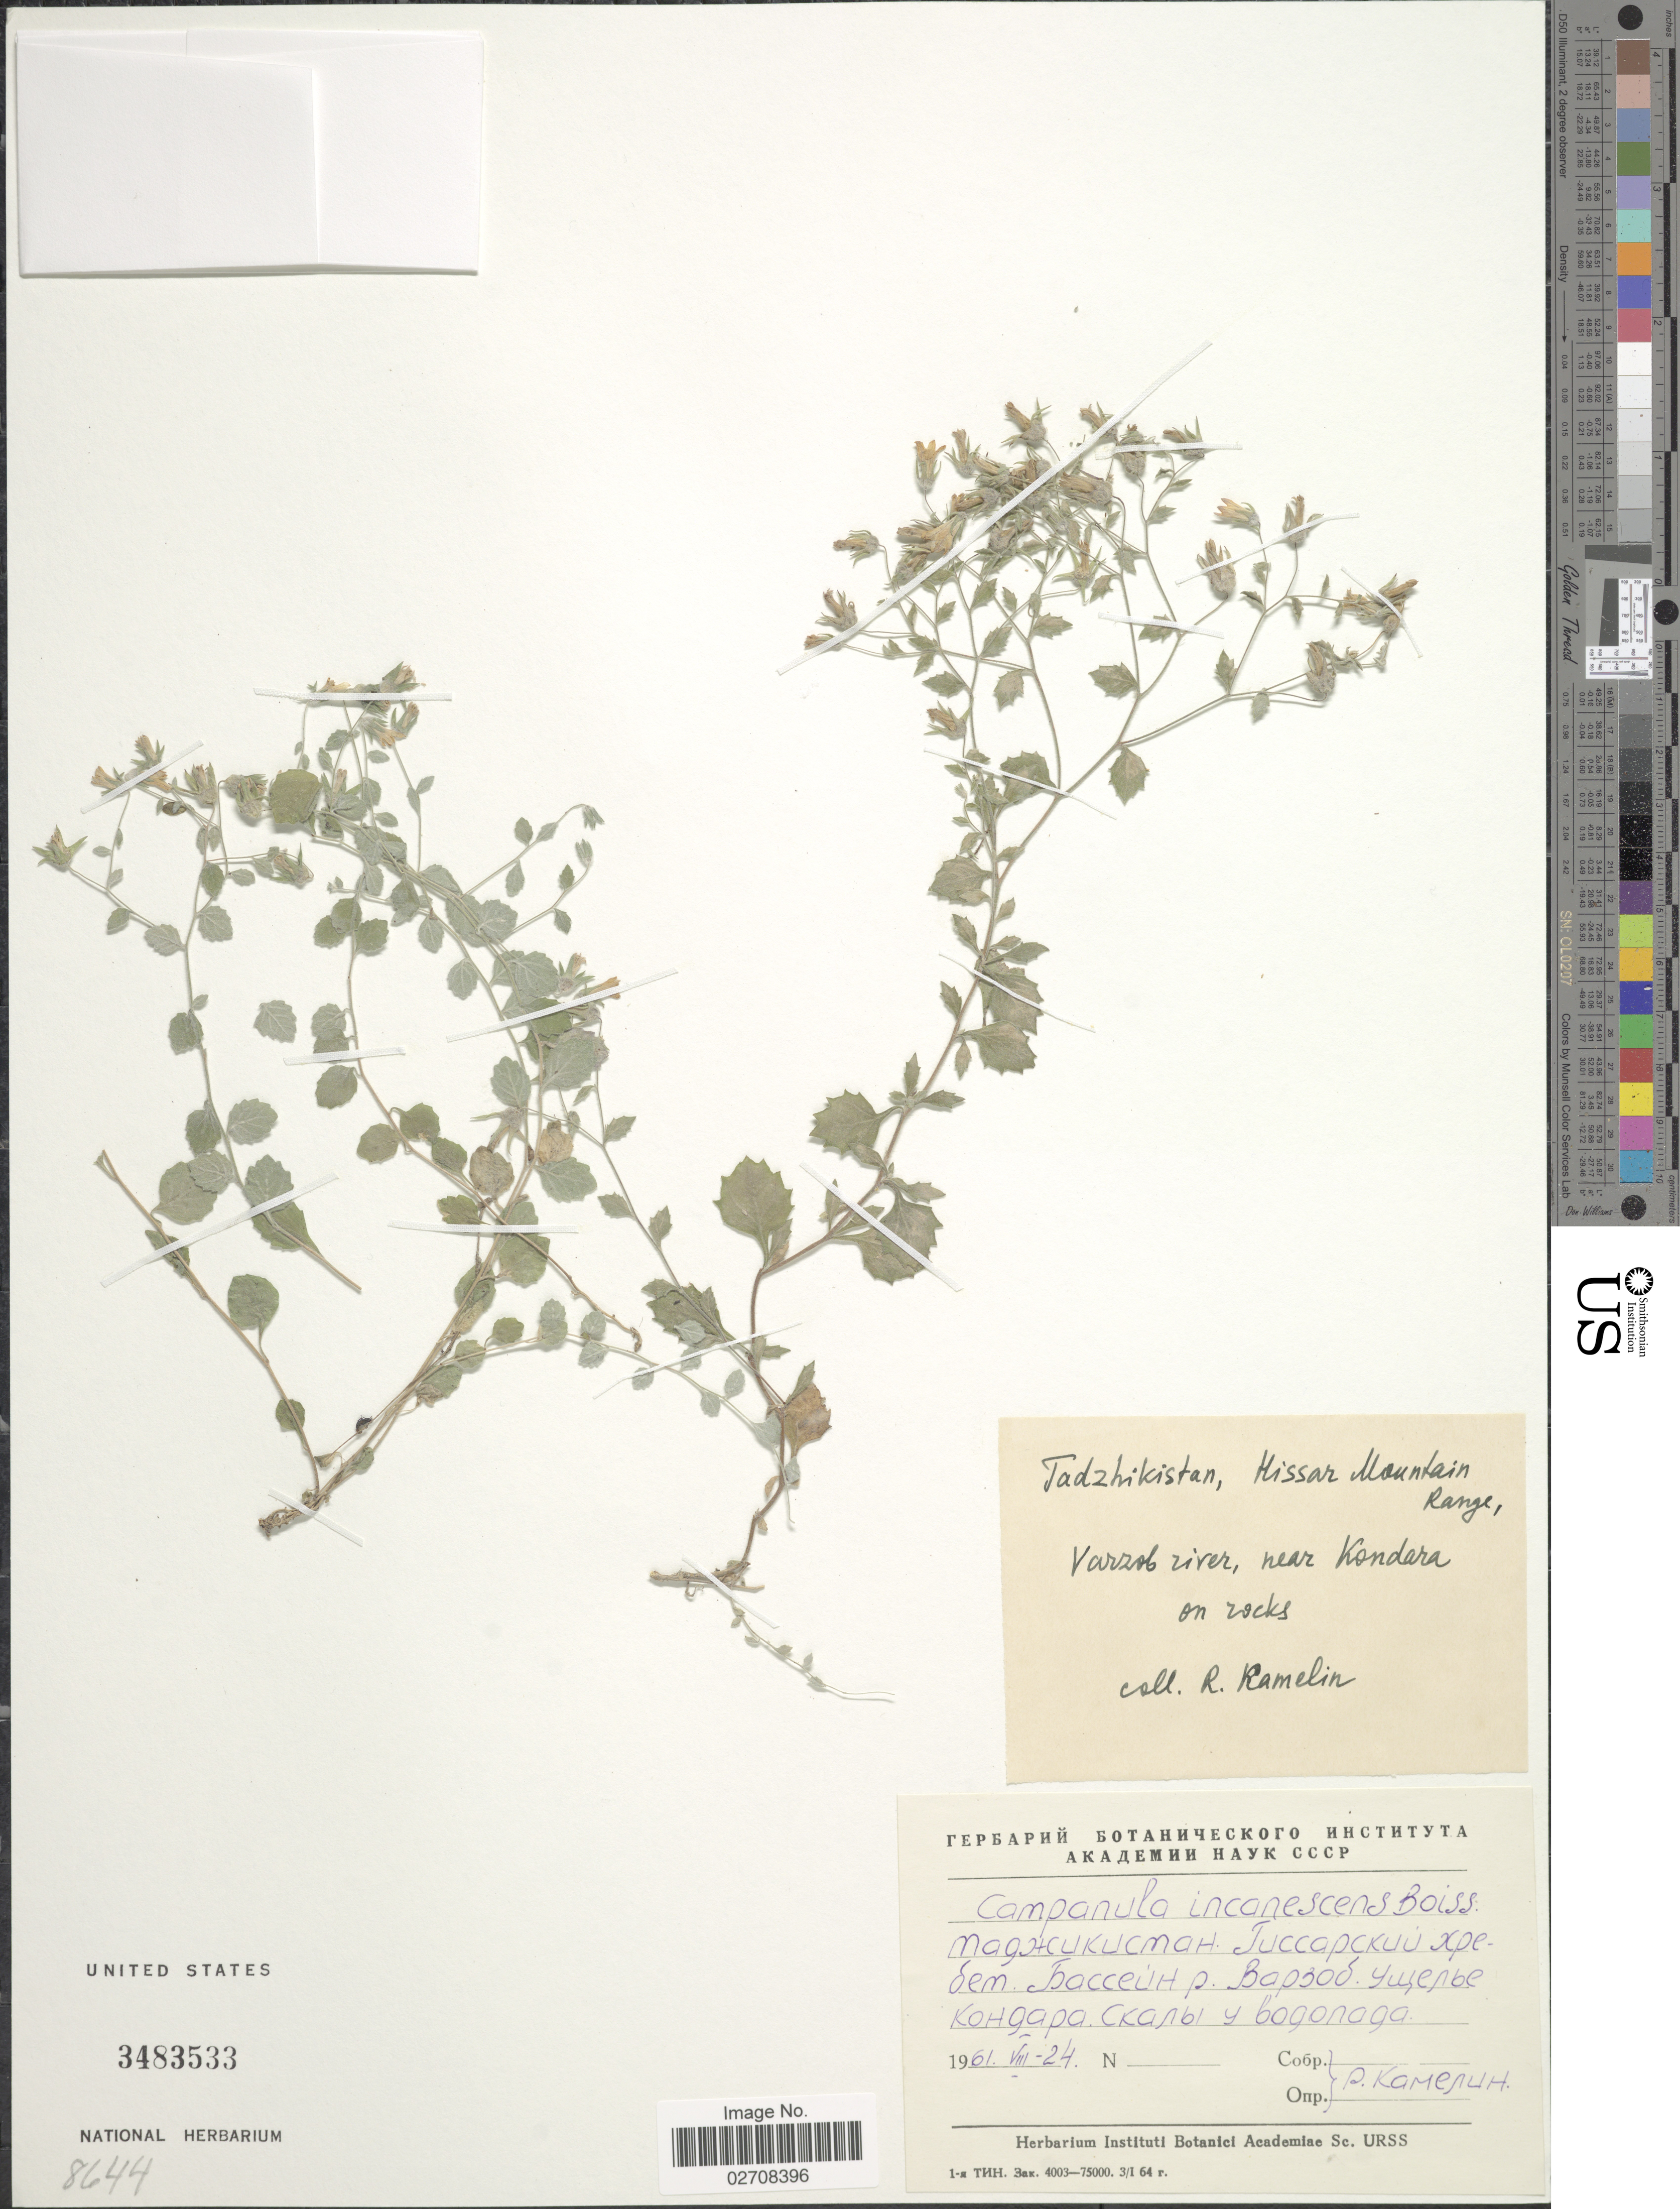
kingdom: Plantae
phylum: Tracheophyta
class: Magnoliopsida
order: Asterales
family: Campanulaceae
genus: Campanula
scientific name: Campanula incanescens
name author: Boiss.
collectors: R. Kamelin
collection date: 1961-08-24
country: Tajikistan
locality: Tadzhikistan, Hissan Mountain Range, Varzob river, near Kondara on rocks.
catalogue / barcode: US 3483533